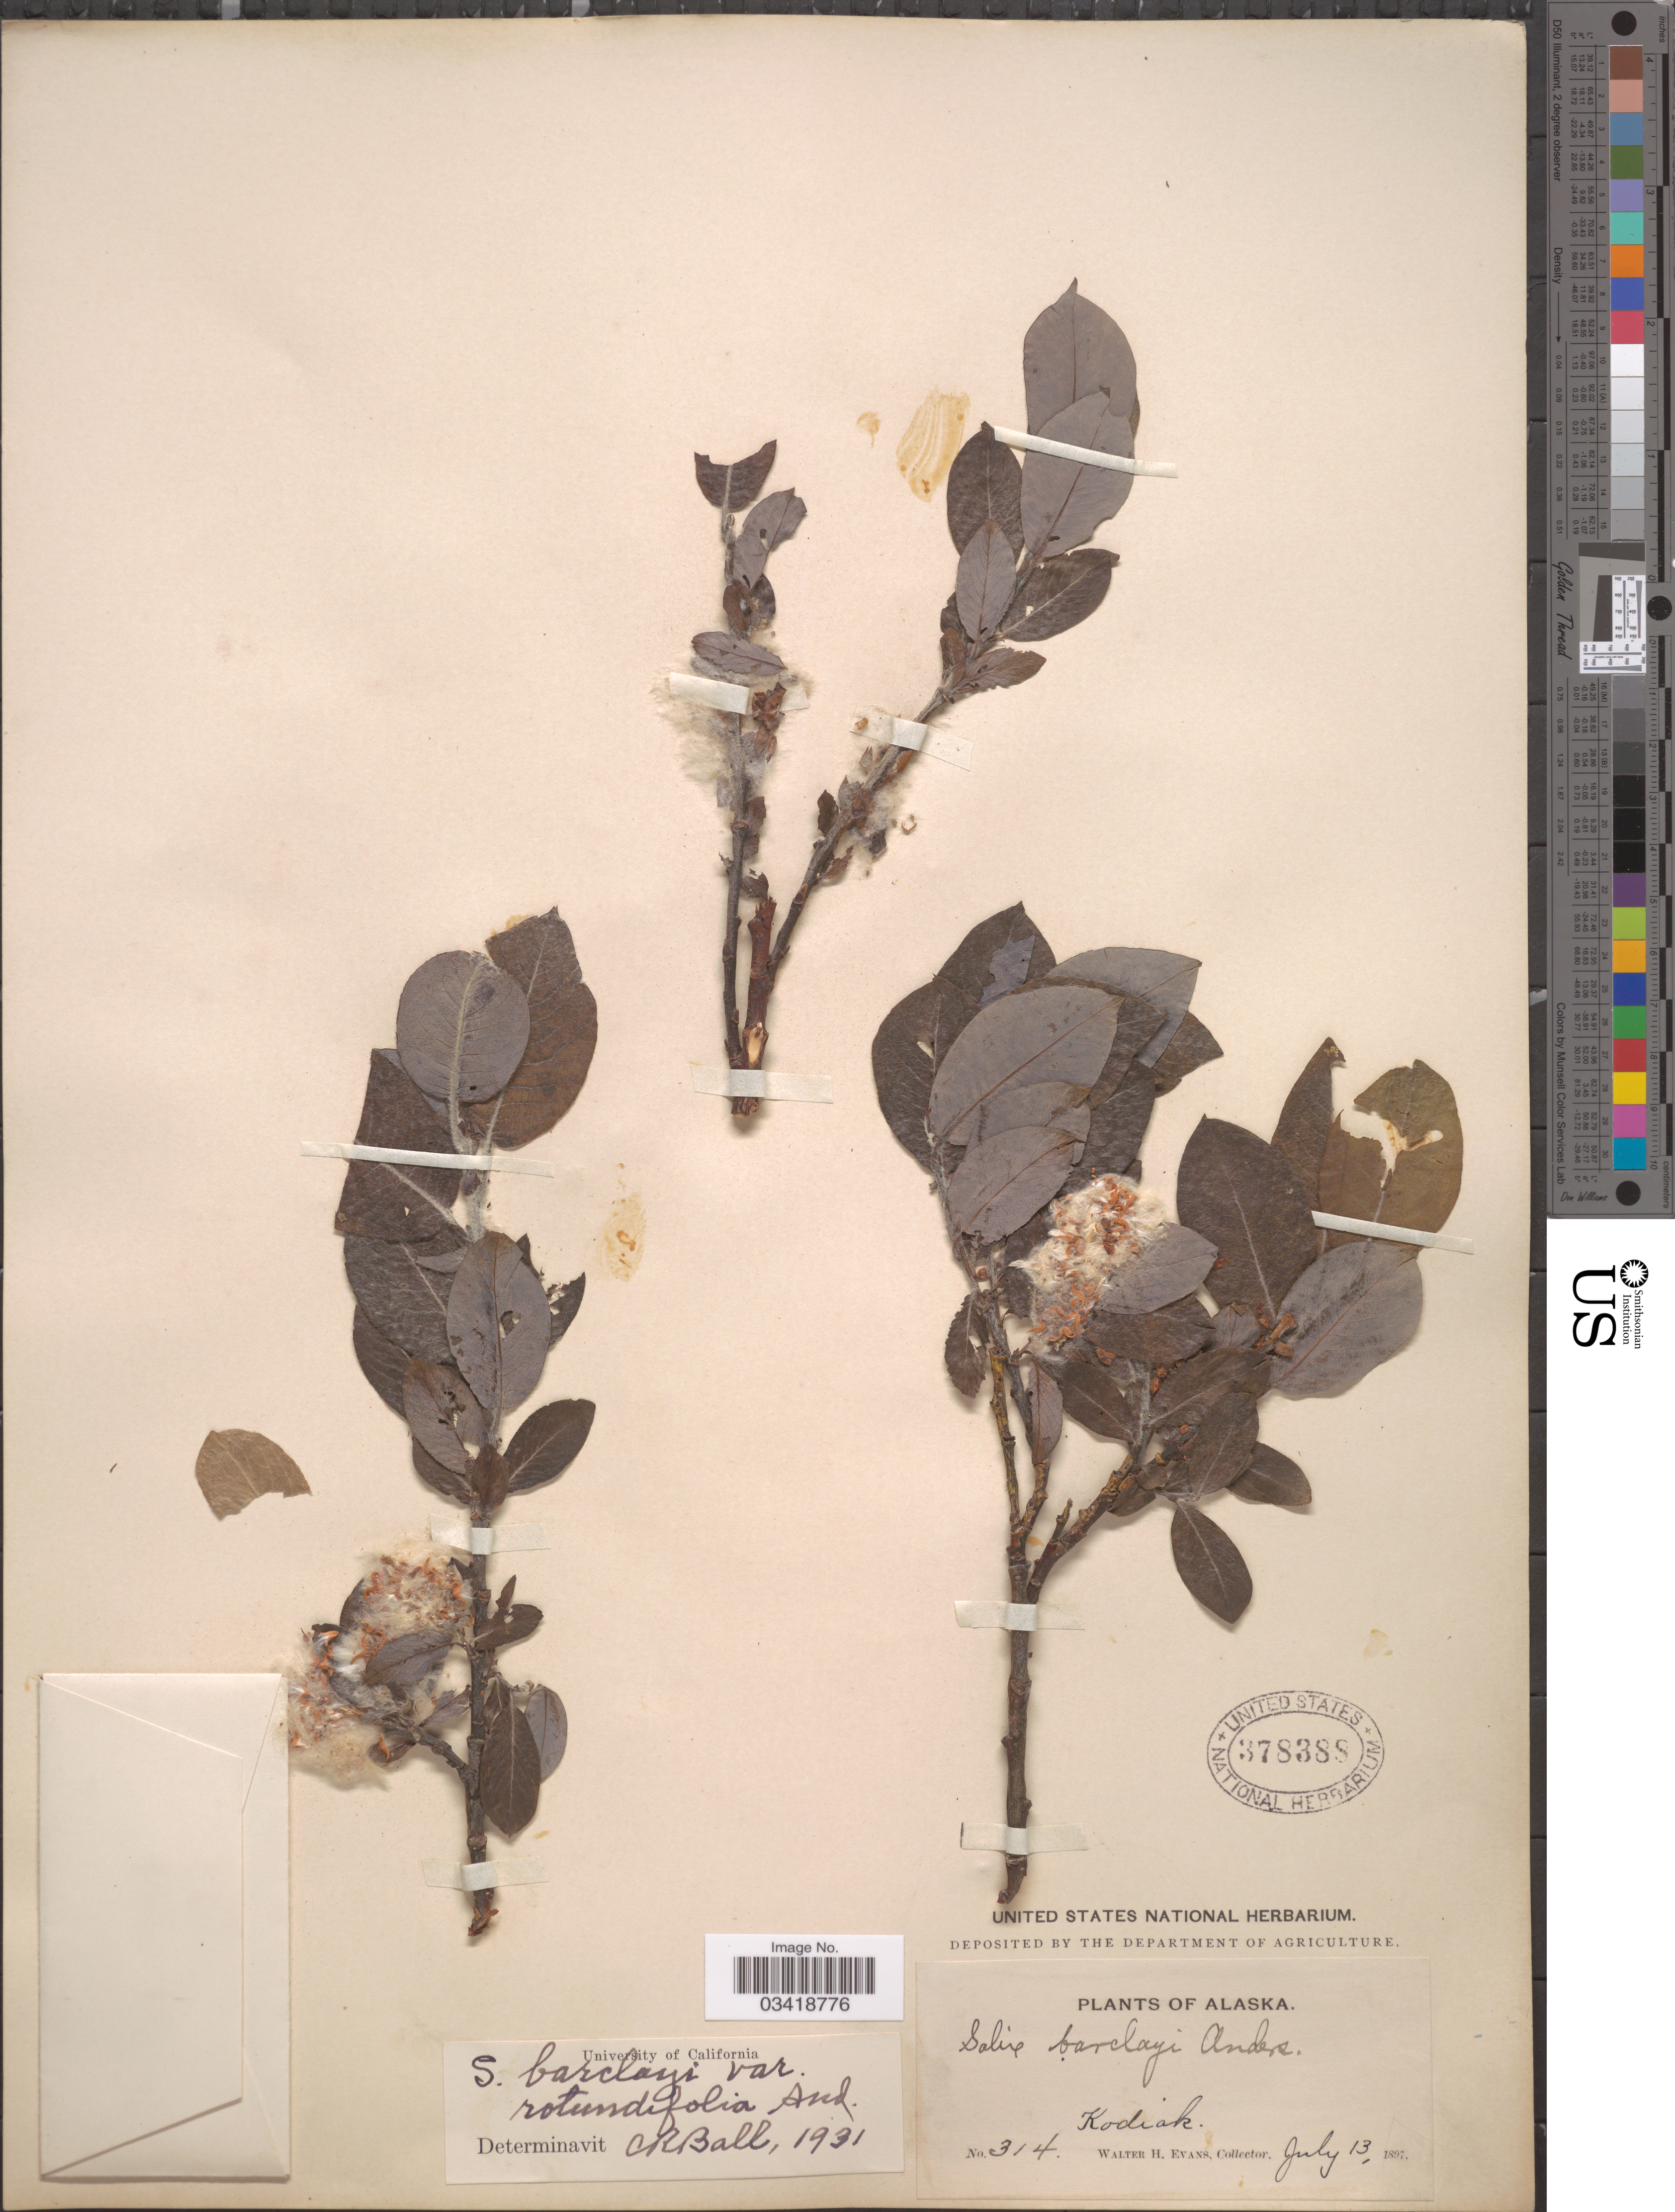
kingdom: Plantae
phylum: Tracheophyta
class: Magnoliopsida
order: Malpighiales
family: Salicaceae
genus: Salix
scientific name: Salix barclayi var. rotundifolia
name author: Andersson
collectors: W. H. Evans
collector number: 314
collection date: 1897-07-13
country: United States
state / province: Alaska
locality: Kodiak.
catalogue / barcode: US 378388